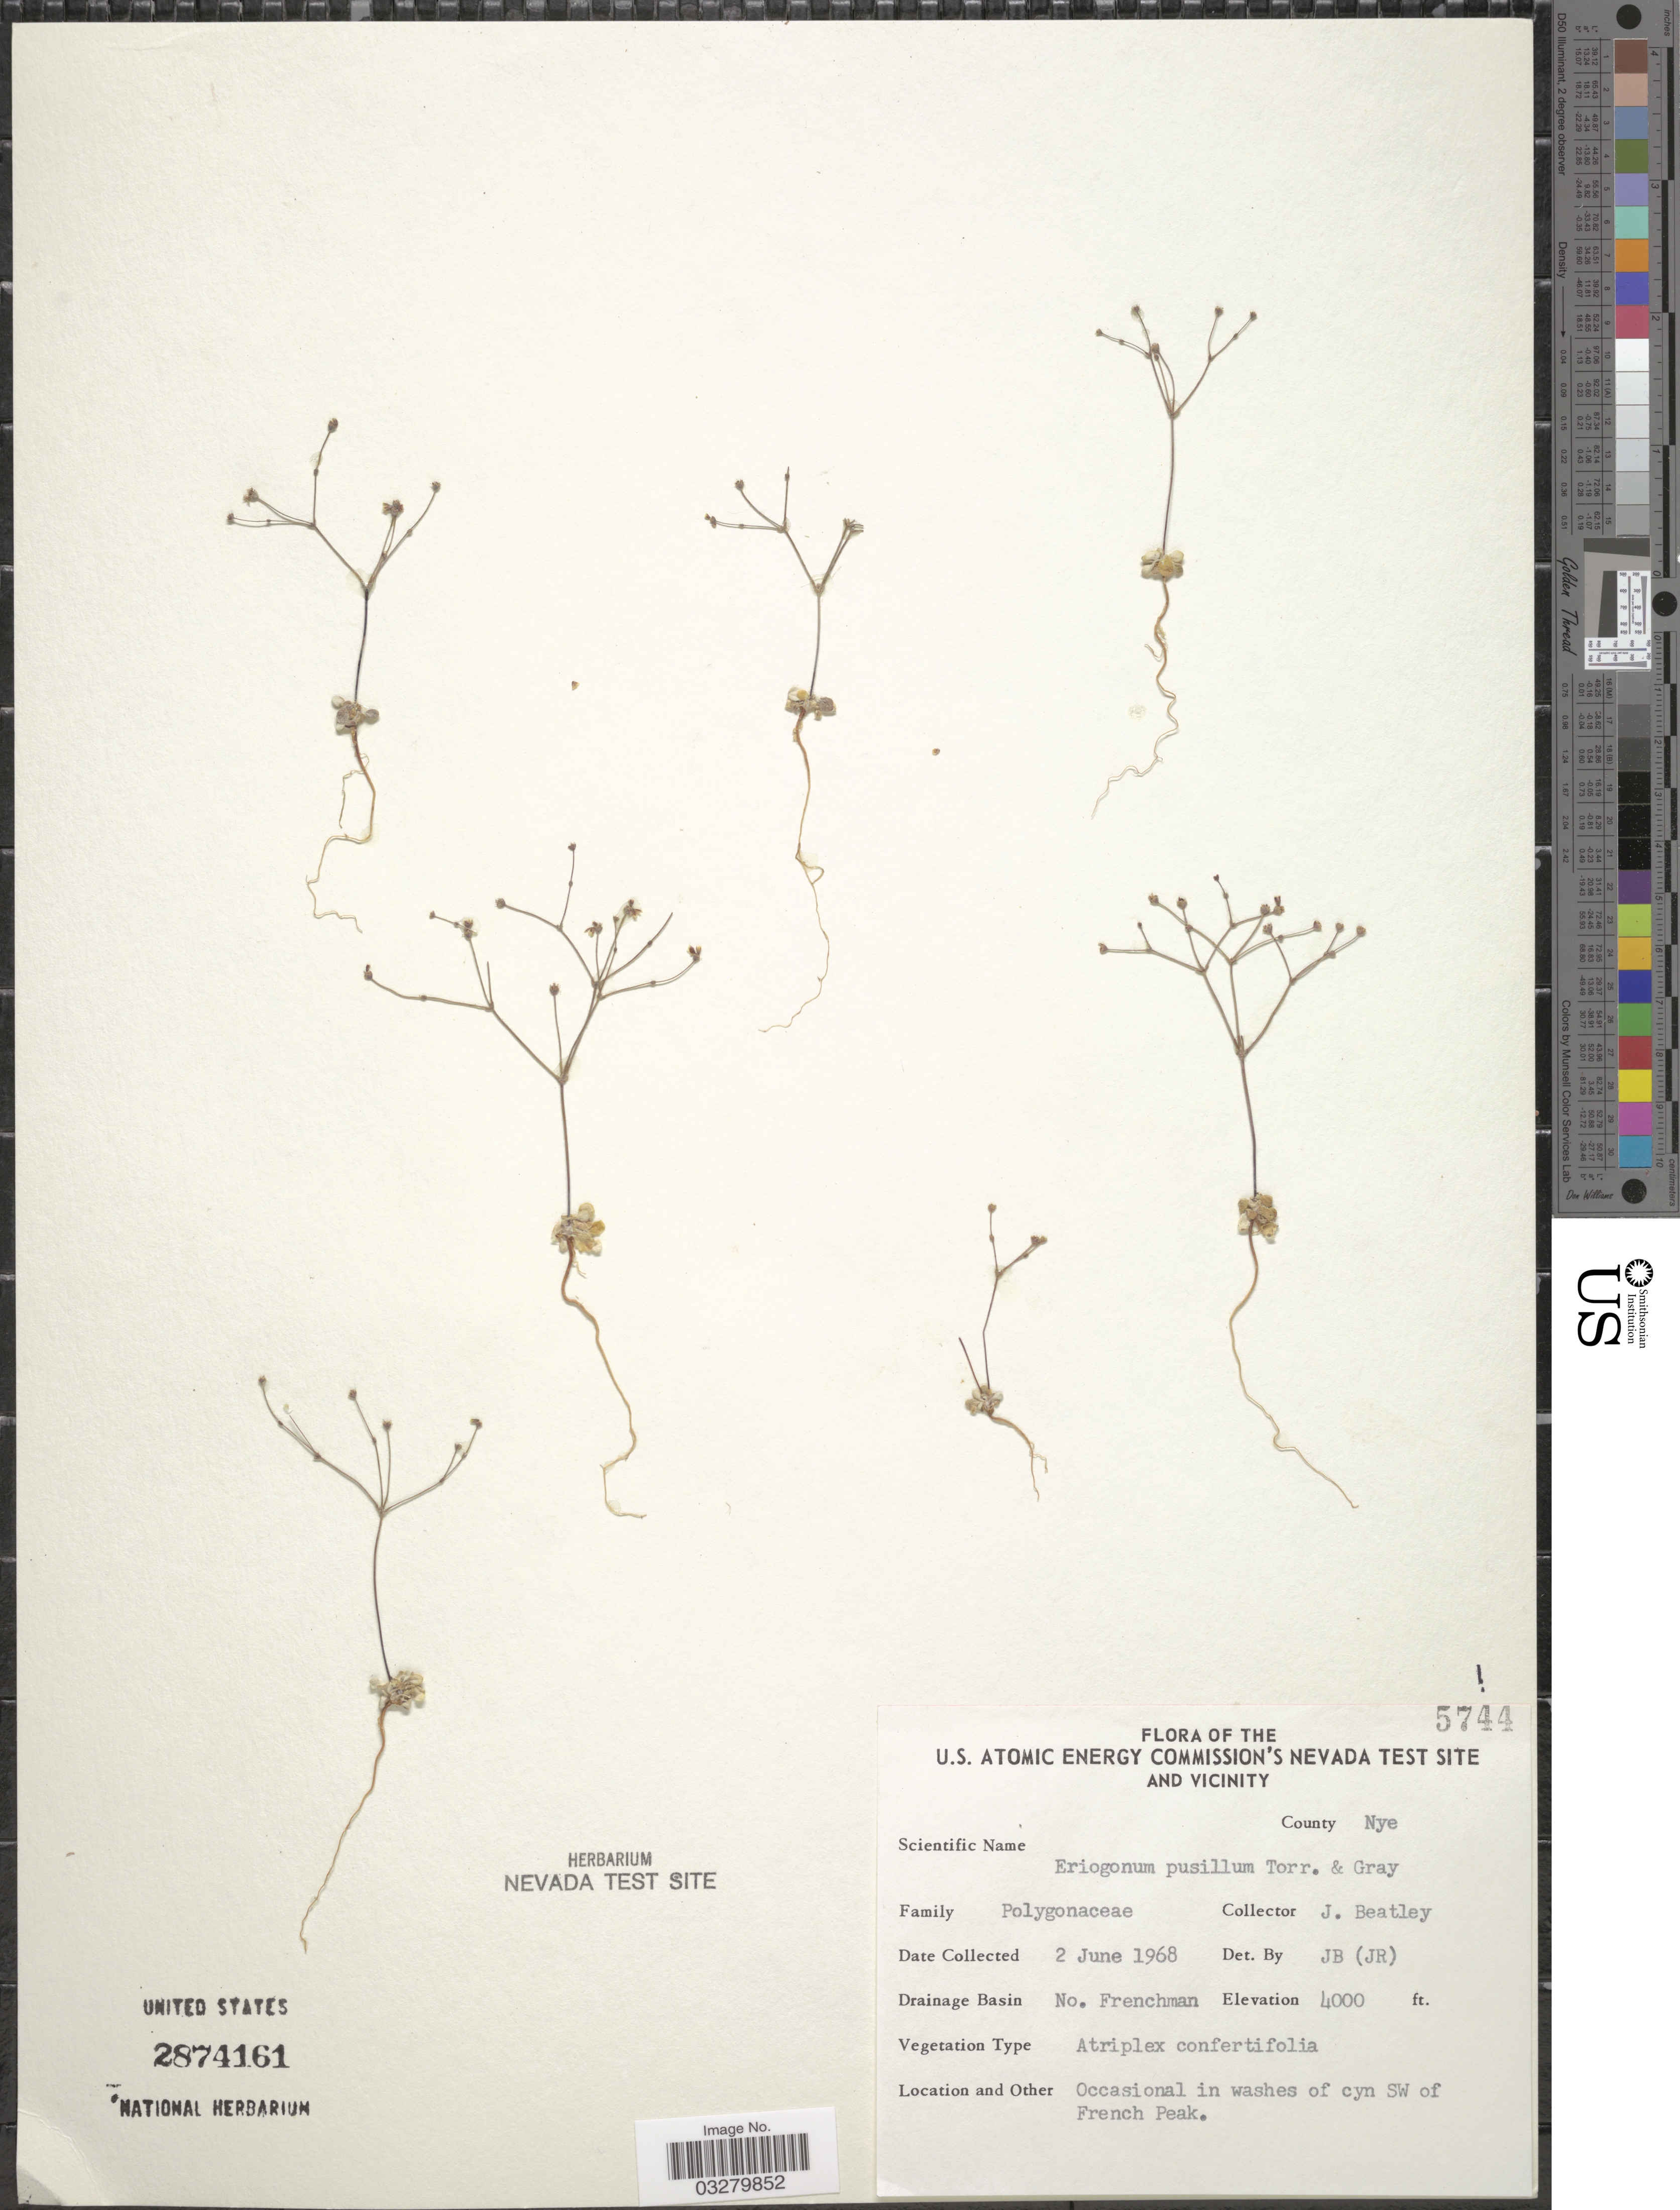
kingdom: Plantae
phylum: Tracheophyta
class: Magnoliopsida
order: Caryophyllales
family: Polygonaceae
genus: Eriogonum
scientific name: Eriogonum pusillum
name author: Torr. & A. Gray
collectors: J. C. Beatley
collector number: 5744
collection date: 1968-06-02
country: United States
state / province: Nevada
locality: U.S. Atomic Energy Commission's Nevada Test Site and Vicinity. County Nye. Drainage Basin No. Frenchman. Occasional in washes of cyn SW of French Peak.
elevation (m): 1219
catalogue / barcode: US 2874161